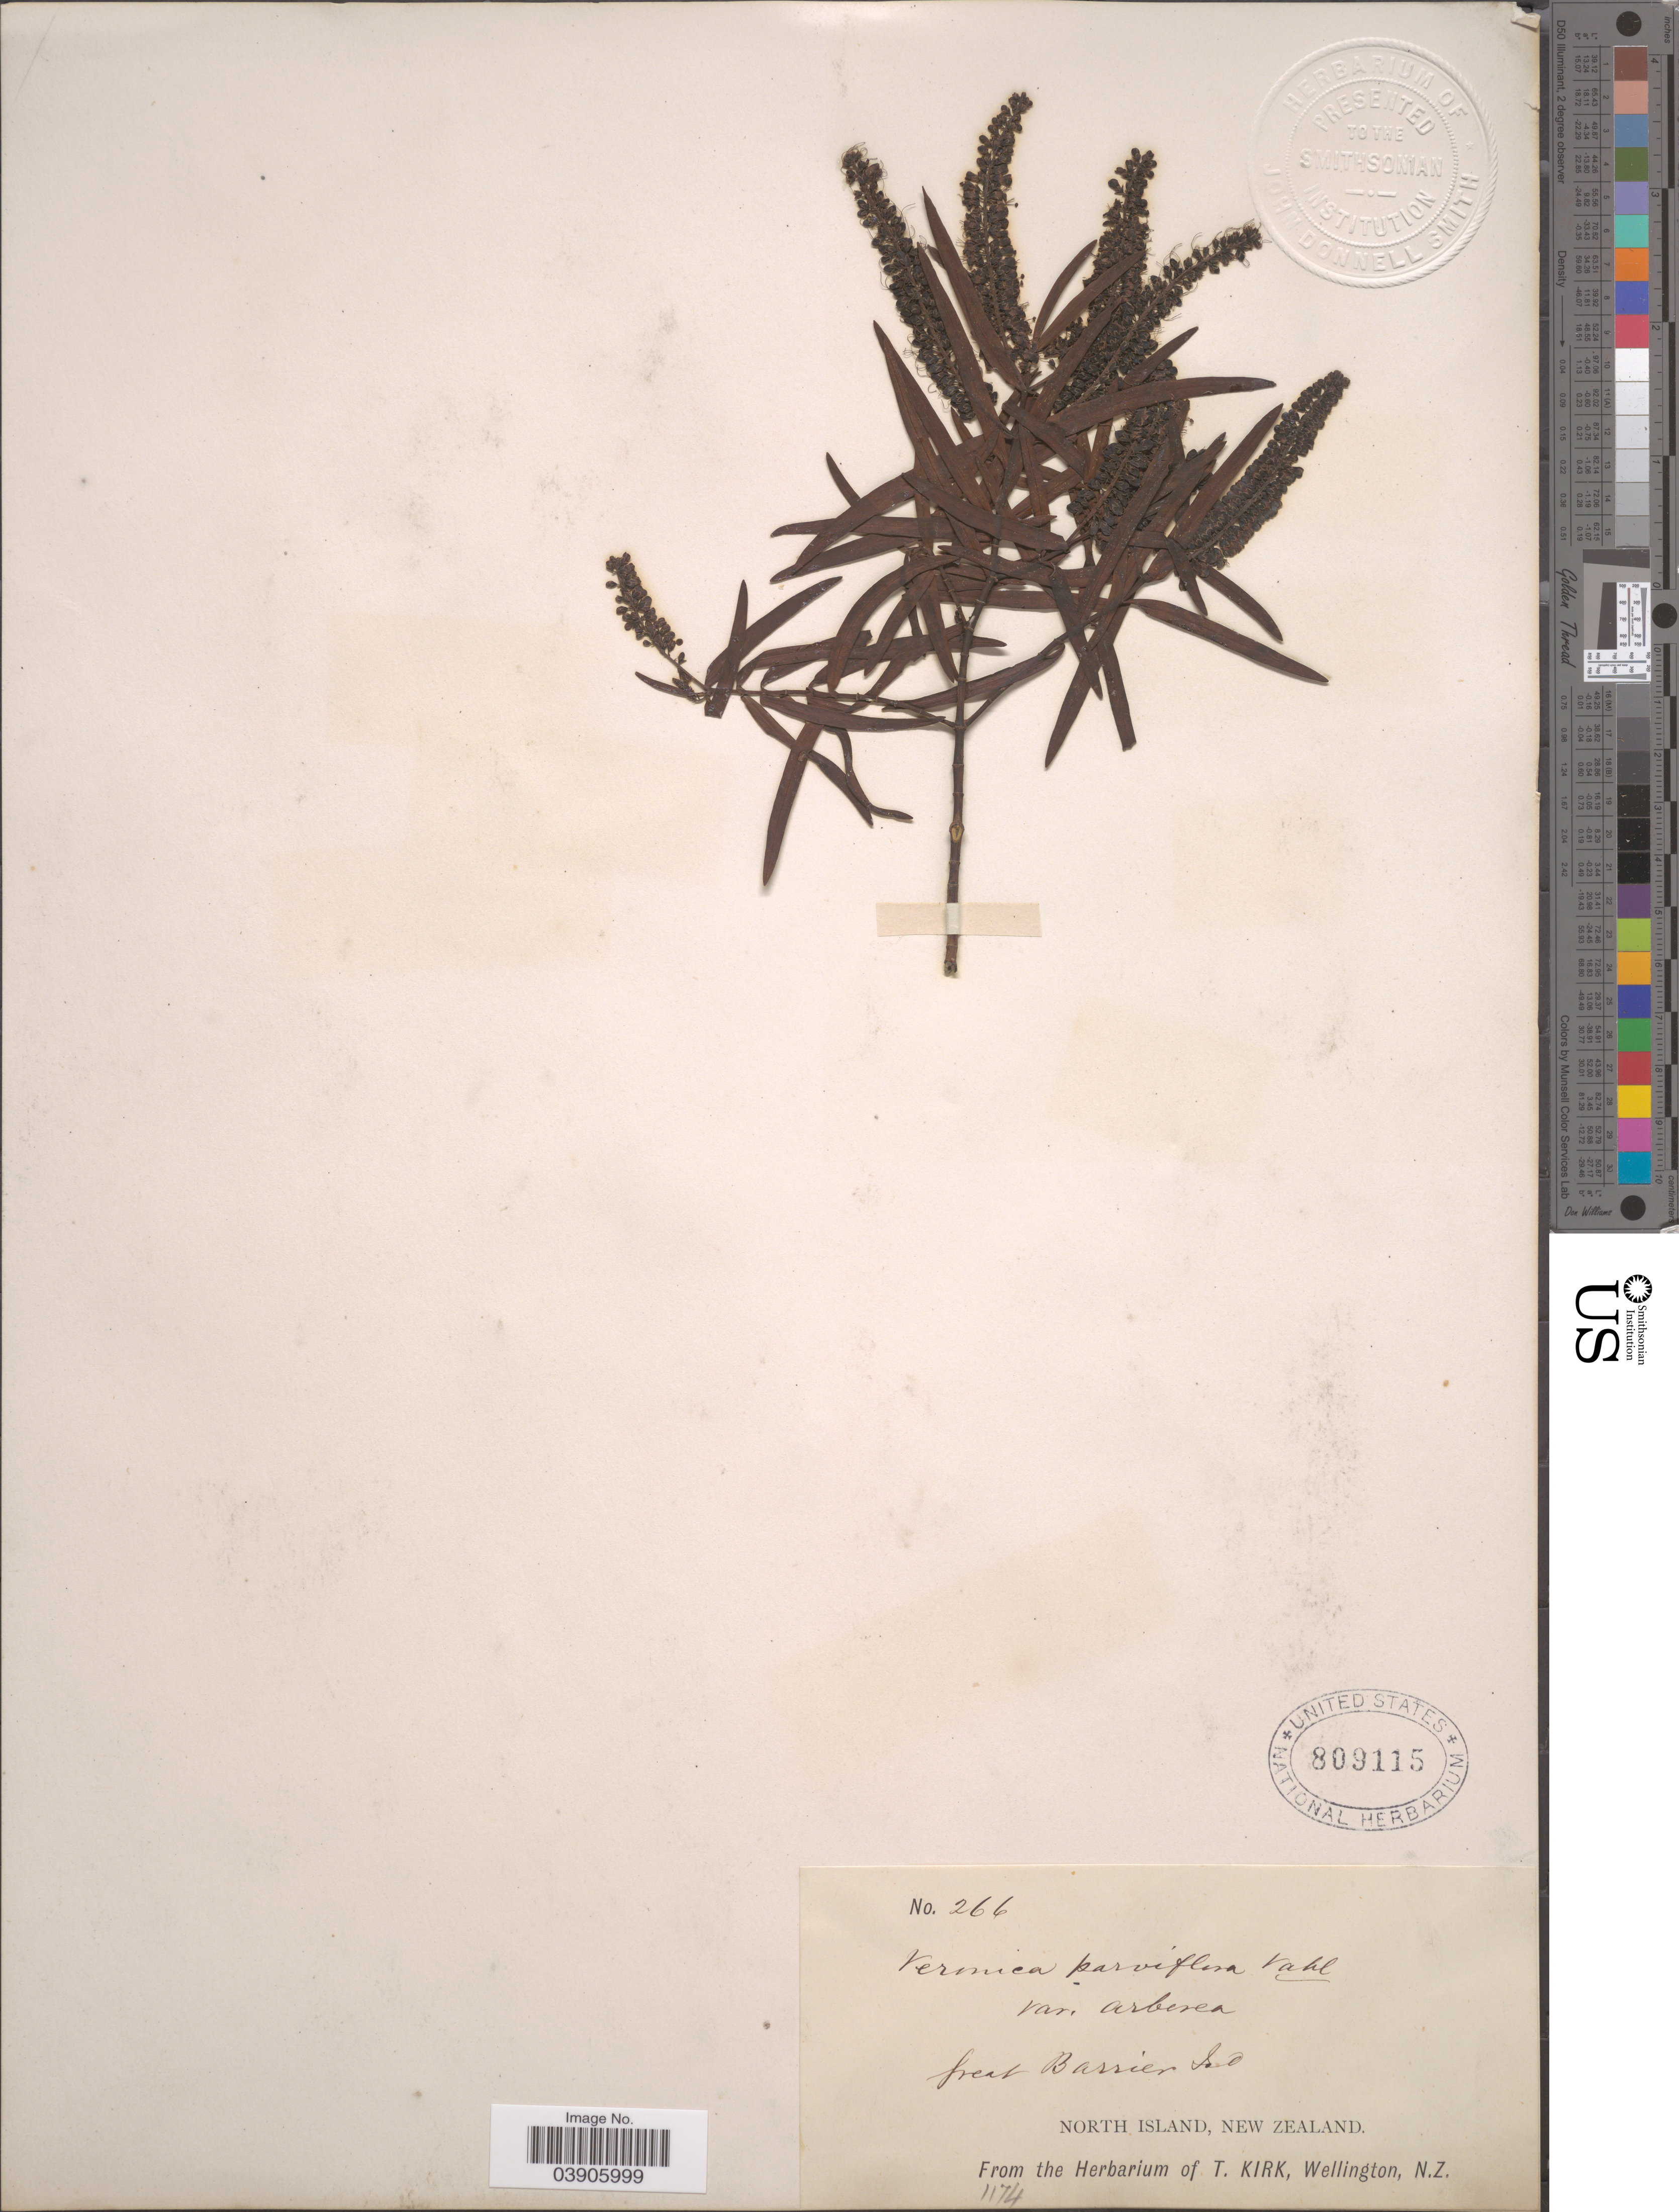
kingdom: Plantae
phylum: Tracheophyta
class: Magnoliopsida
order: Lamiales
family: Plantaginaceae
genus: Hebe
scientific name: Hebe parviflora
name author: (Vahl) Andersen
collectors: ex herb. T. Kirk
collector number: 266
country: New Zealand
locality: Great Barrier Is. North Island.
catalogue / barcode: US 809115